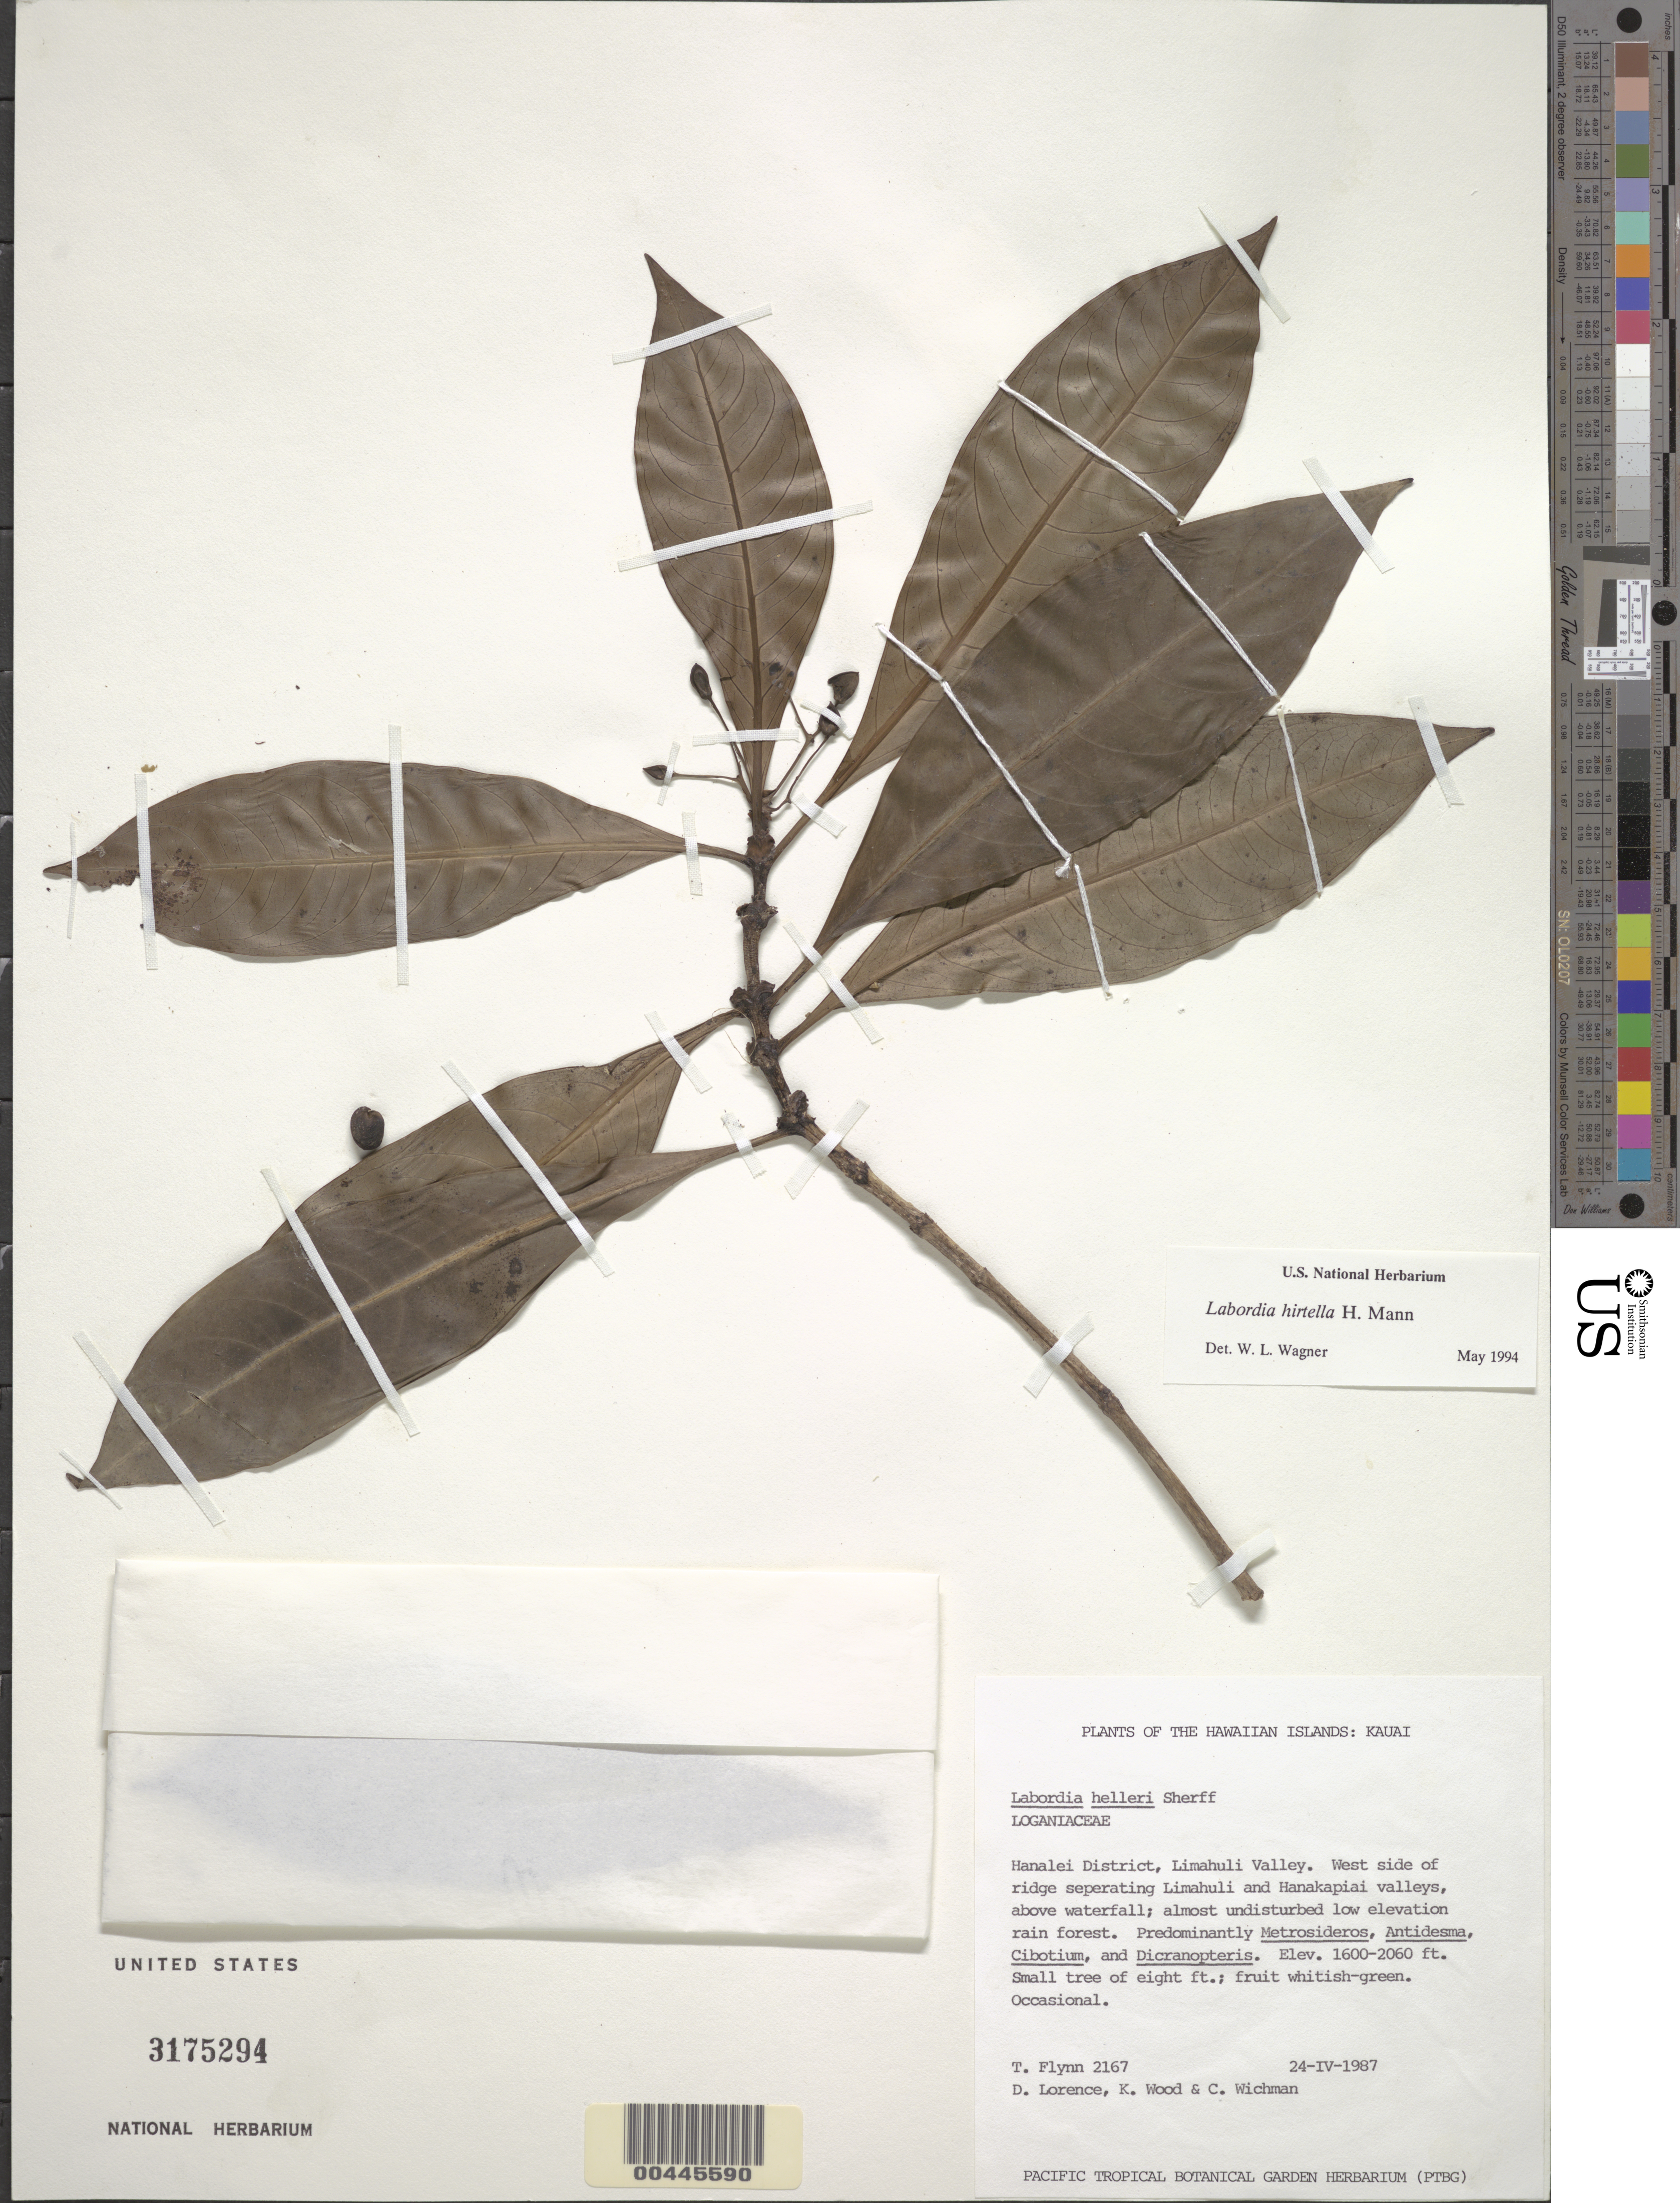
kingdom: Plantae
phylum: Tracheophyta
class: Magnoliopsida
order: Gentianales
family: Loganiaceae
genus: Geniostoma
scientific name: Geniostoma hirtellum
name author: (H. Mann) Byng & Christenh.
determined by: Wagner, W. L., (BOT), Smithsonian Institution - National Museum of Natural History (UNITED STATES)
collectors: T. W. Flynn, D. Lorence, K. Wood & C. Wichman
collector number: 2167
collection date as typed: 24 Apr 1987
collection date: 1987-04-24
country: United States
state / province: Hawaii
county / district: Kauai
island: Kaua'i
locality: Hanalei District, Limahuli Valley, W side of ridge separating Limahuli and Hanakapiai Valleys, above waterfall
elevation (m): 488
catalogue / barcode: US 3175294